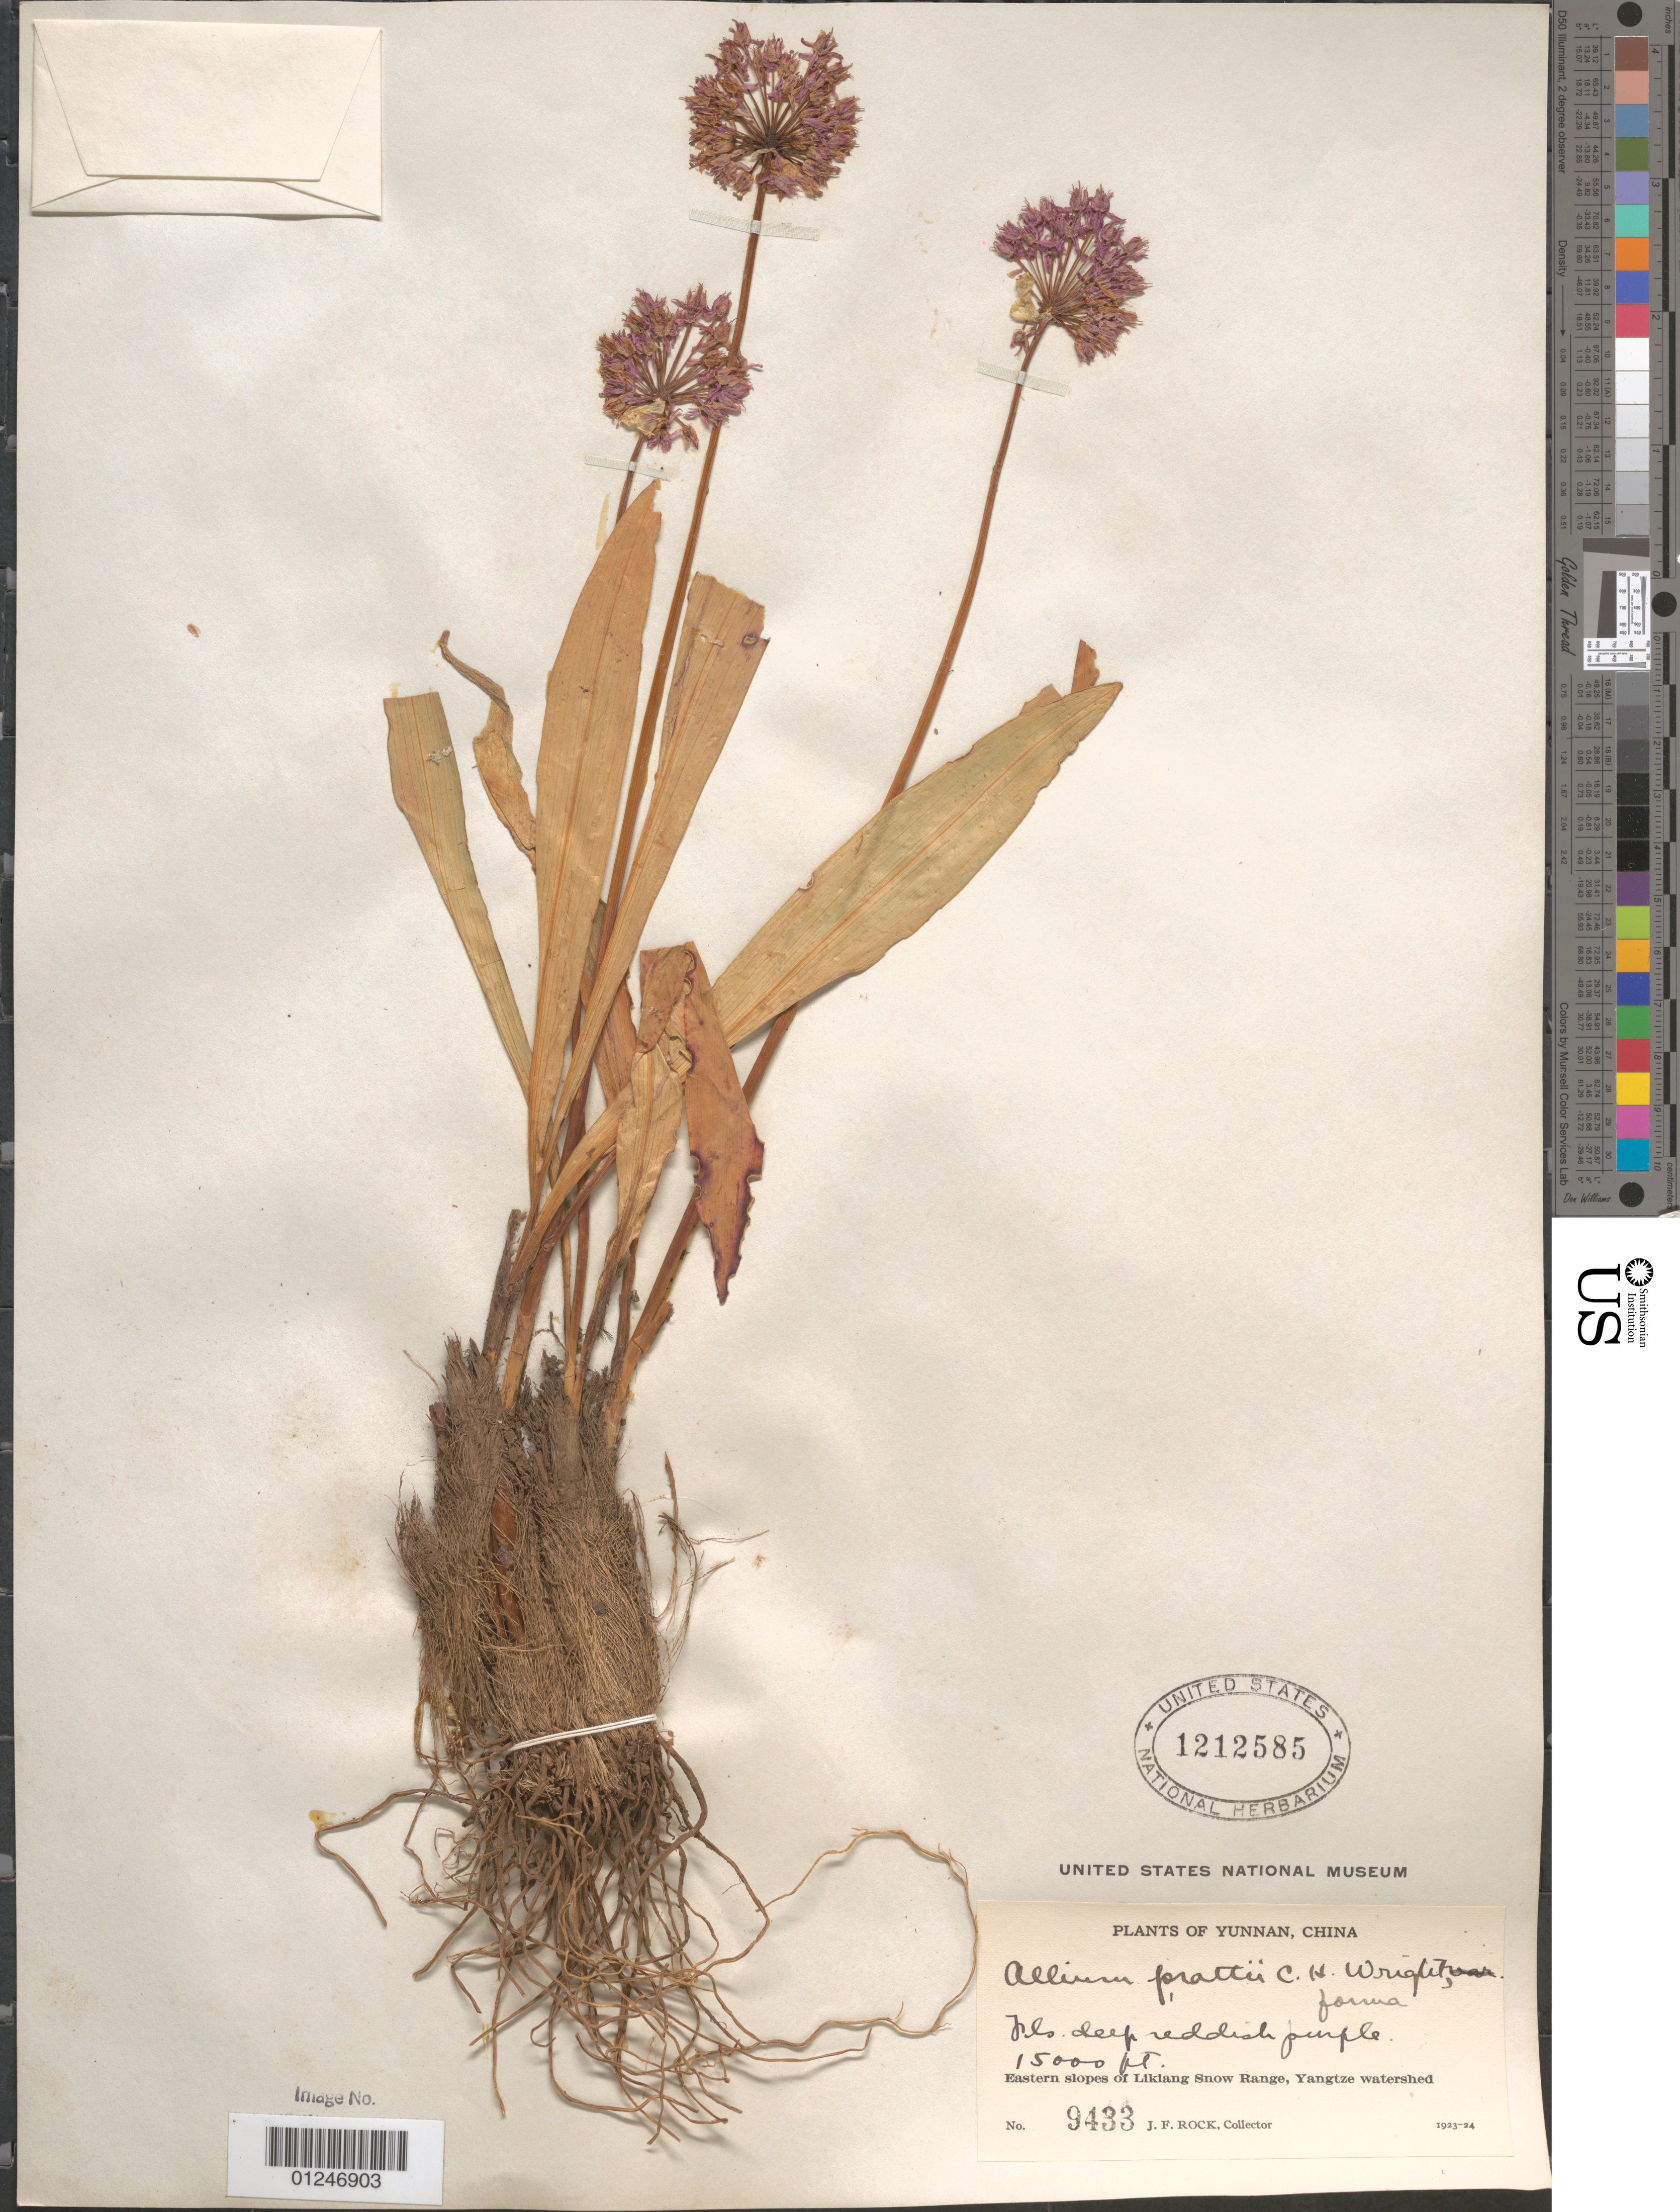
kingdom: Plantae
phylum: Tracheophyta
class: Liliopsida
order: Asparagales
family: Amaryllidaceae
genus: Allium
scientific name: Allium prattii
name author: C.H. Wright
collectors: J. Rock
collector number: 9433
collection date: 1923/1924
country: China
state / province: Yunnan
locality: Eastern slopes of Likiang Snow Range, Yangtze watershed.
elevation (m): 4572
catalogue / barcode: US 1212585